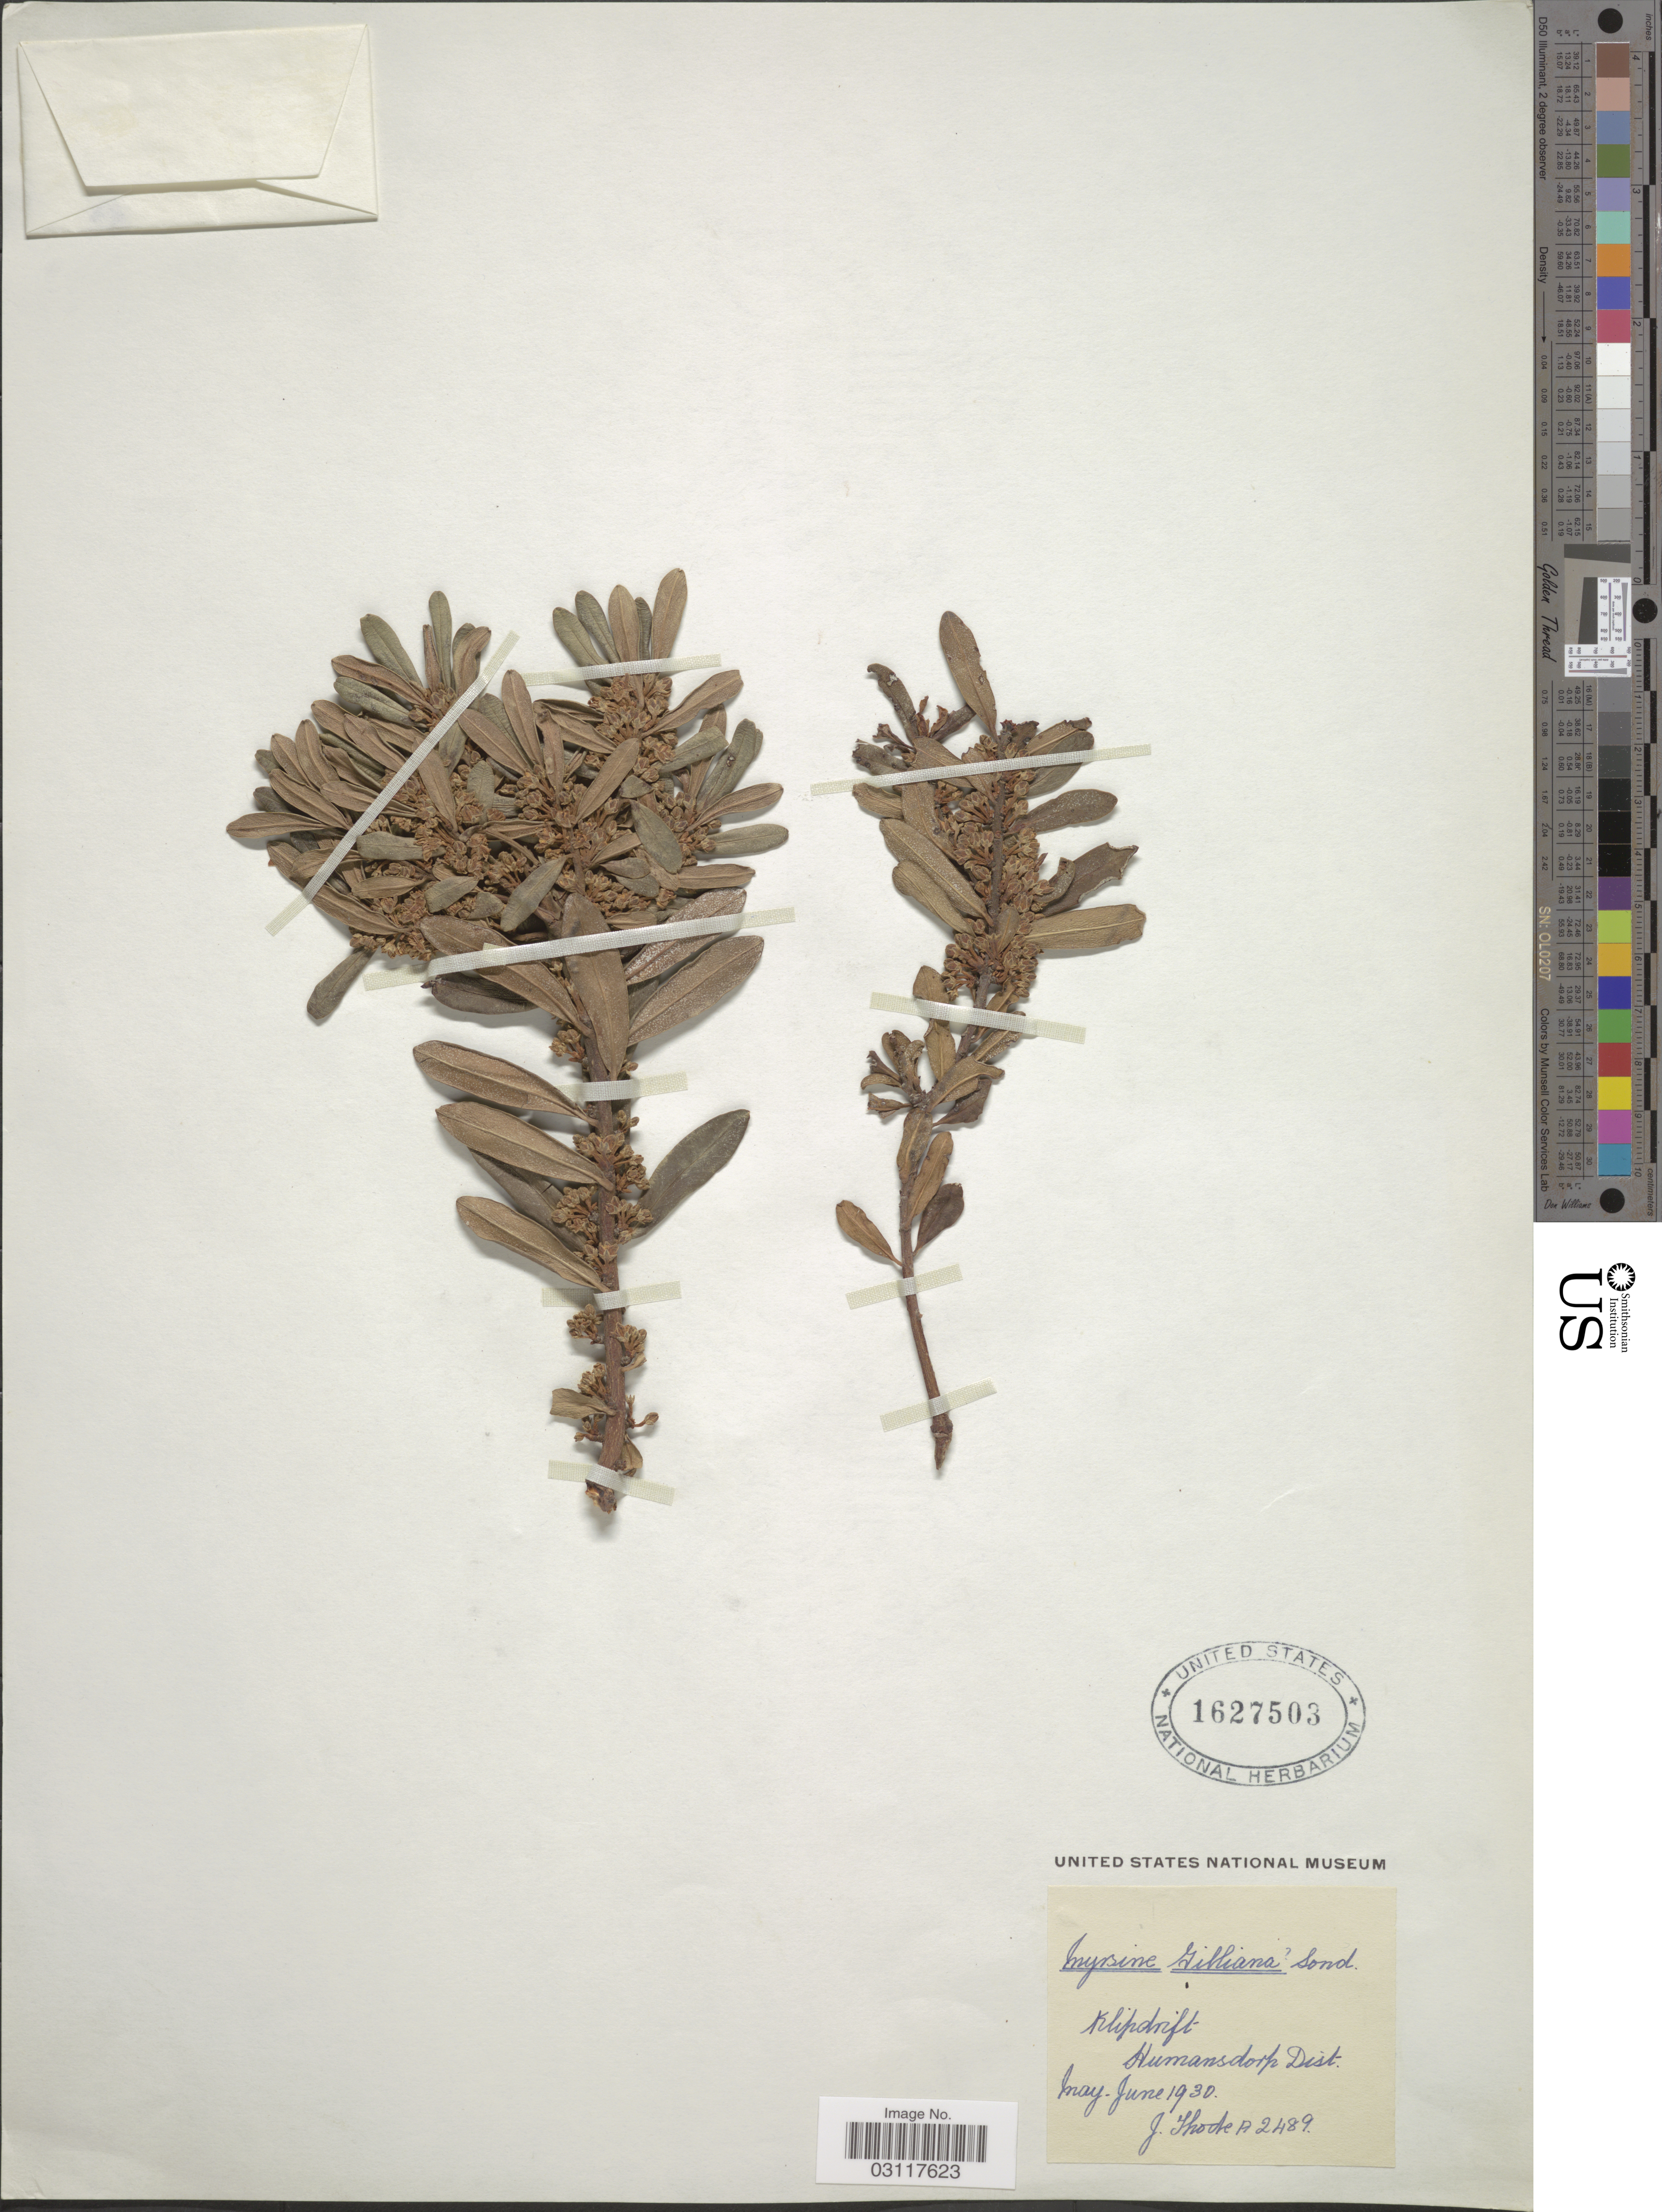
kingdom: Plantae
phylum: Tracheophyta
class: Magnoliopsida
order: Ericales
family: Primulaceae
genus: Myrsine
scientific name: Myrsine gilliana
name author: Sond.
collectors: J. Thode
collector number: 2489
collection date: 1930-05/1930-06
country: South Africa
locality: Klipdrift, Humansdorp Dist.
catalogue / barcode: US 1627503